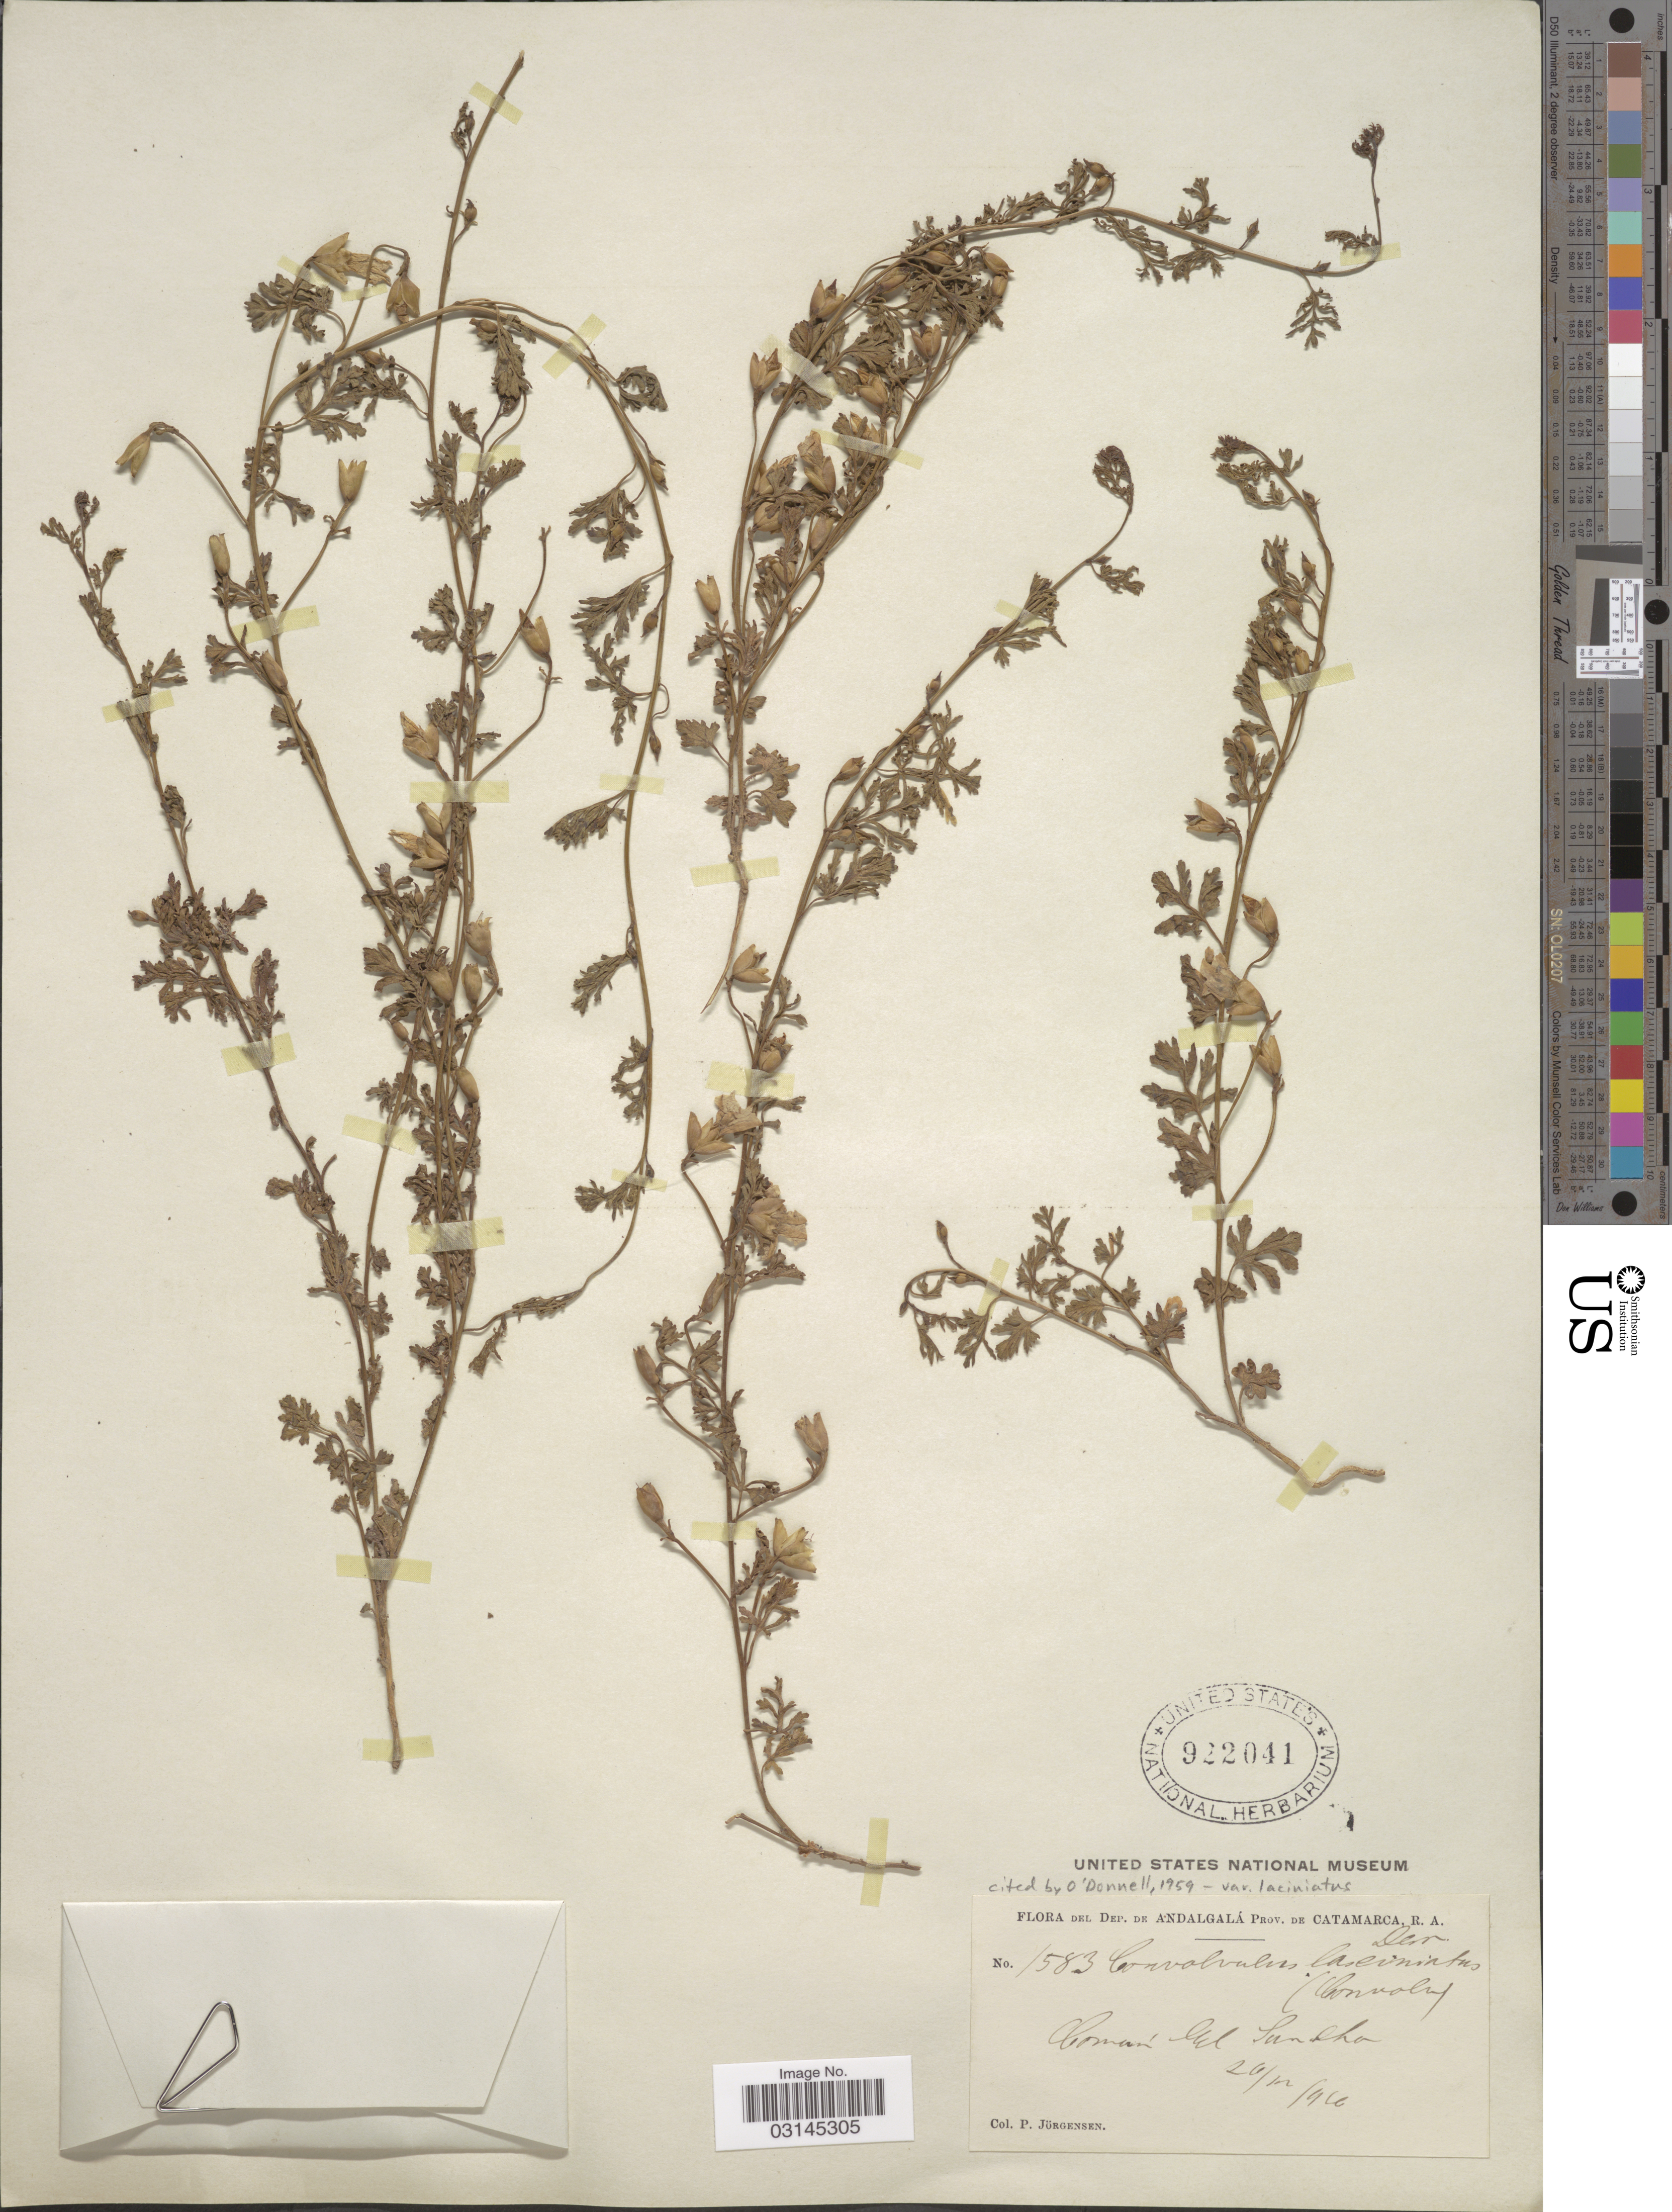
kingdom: Plantae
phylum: Tracheophyta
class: Magnoliopsida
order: Solanales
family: Convolvulaceae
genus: Convolvulus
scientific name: Convolvulus laciniatus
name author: Desr.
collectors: P. Jörgensen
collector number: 1583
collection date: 1916-12-26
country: Argentina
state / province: Catamarca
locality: Dep. de Andalgalá, Prov. de Catamarca. Comun El Suncho.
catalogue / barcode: US 922041